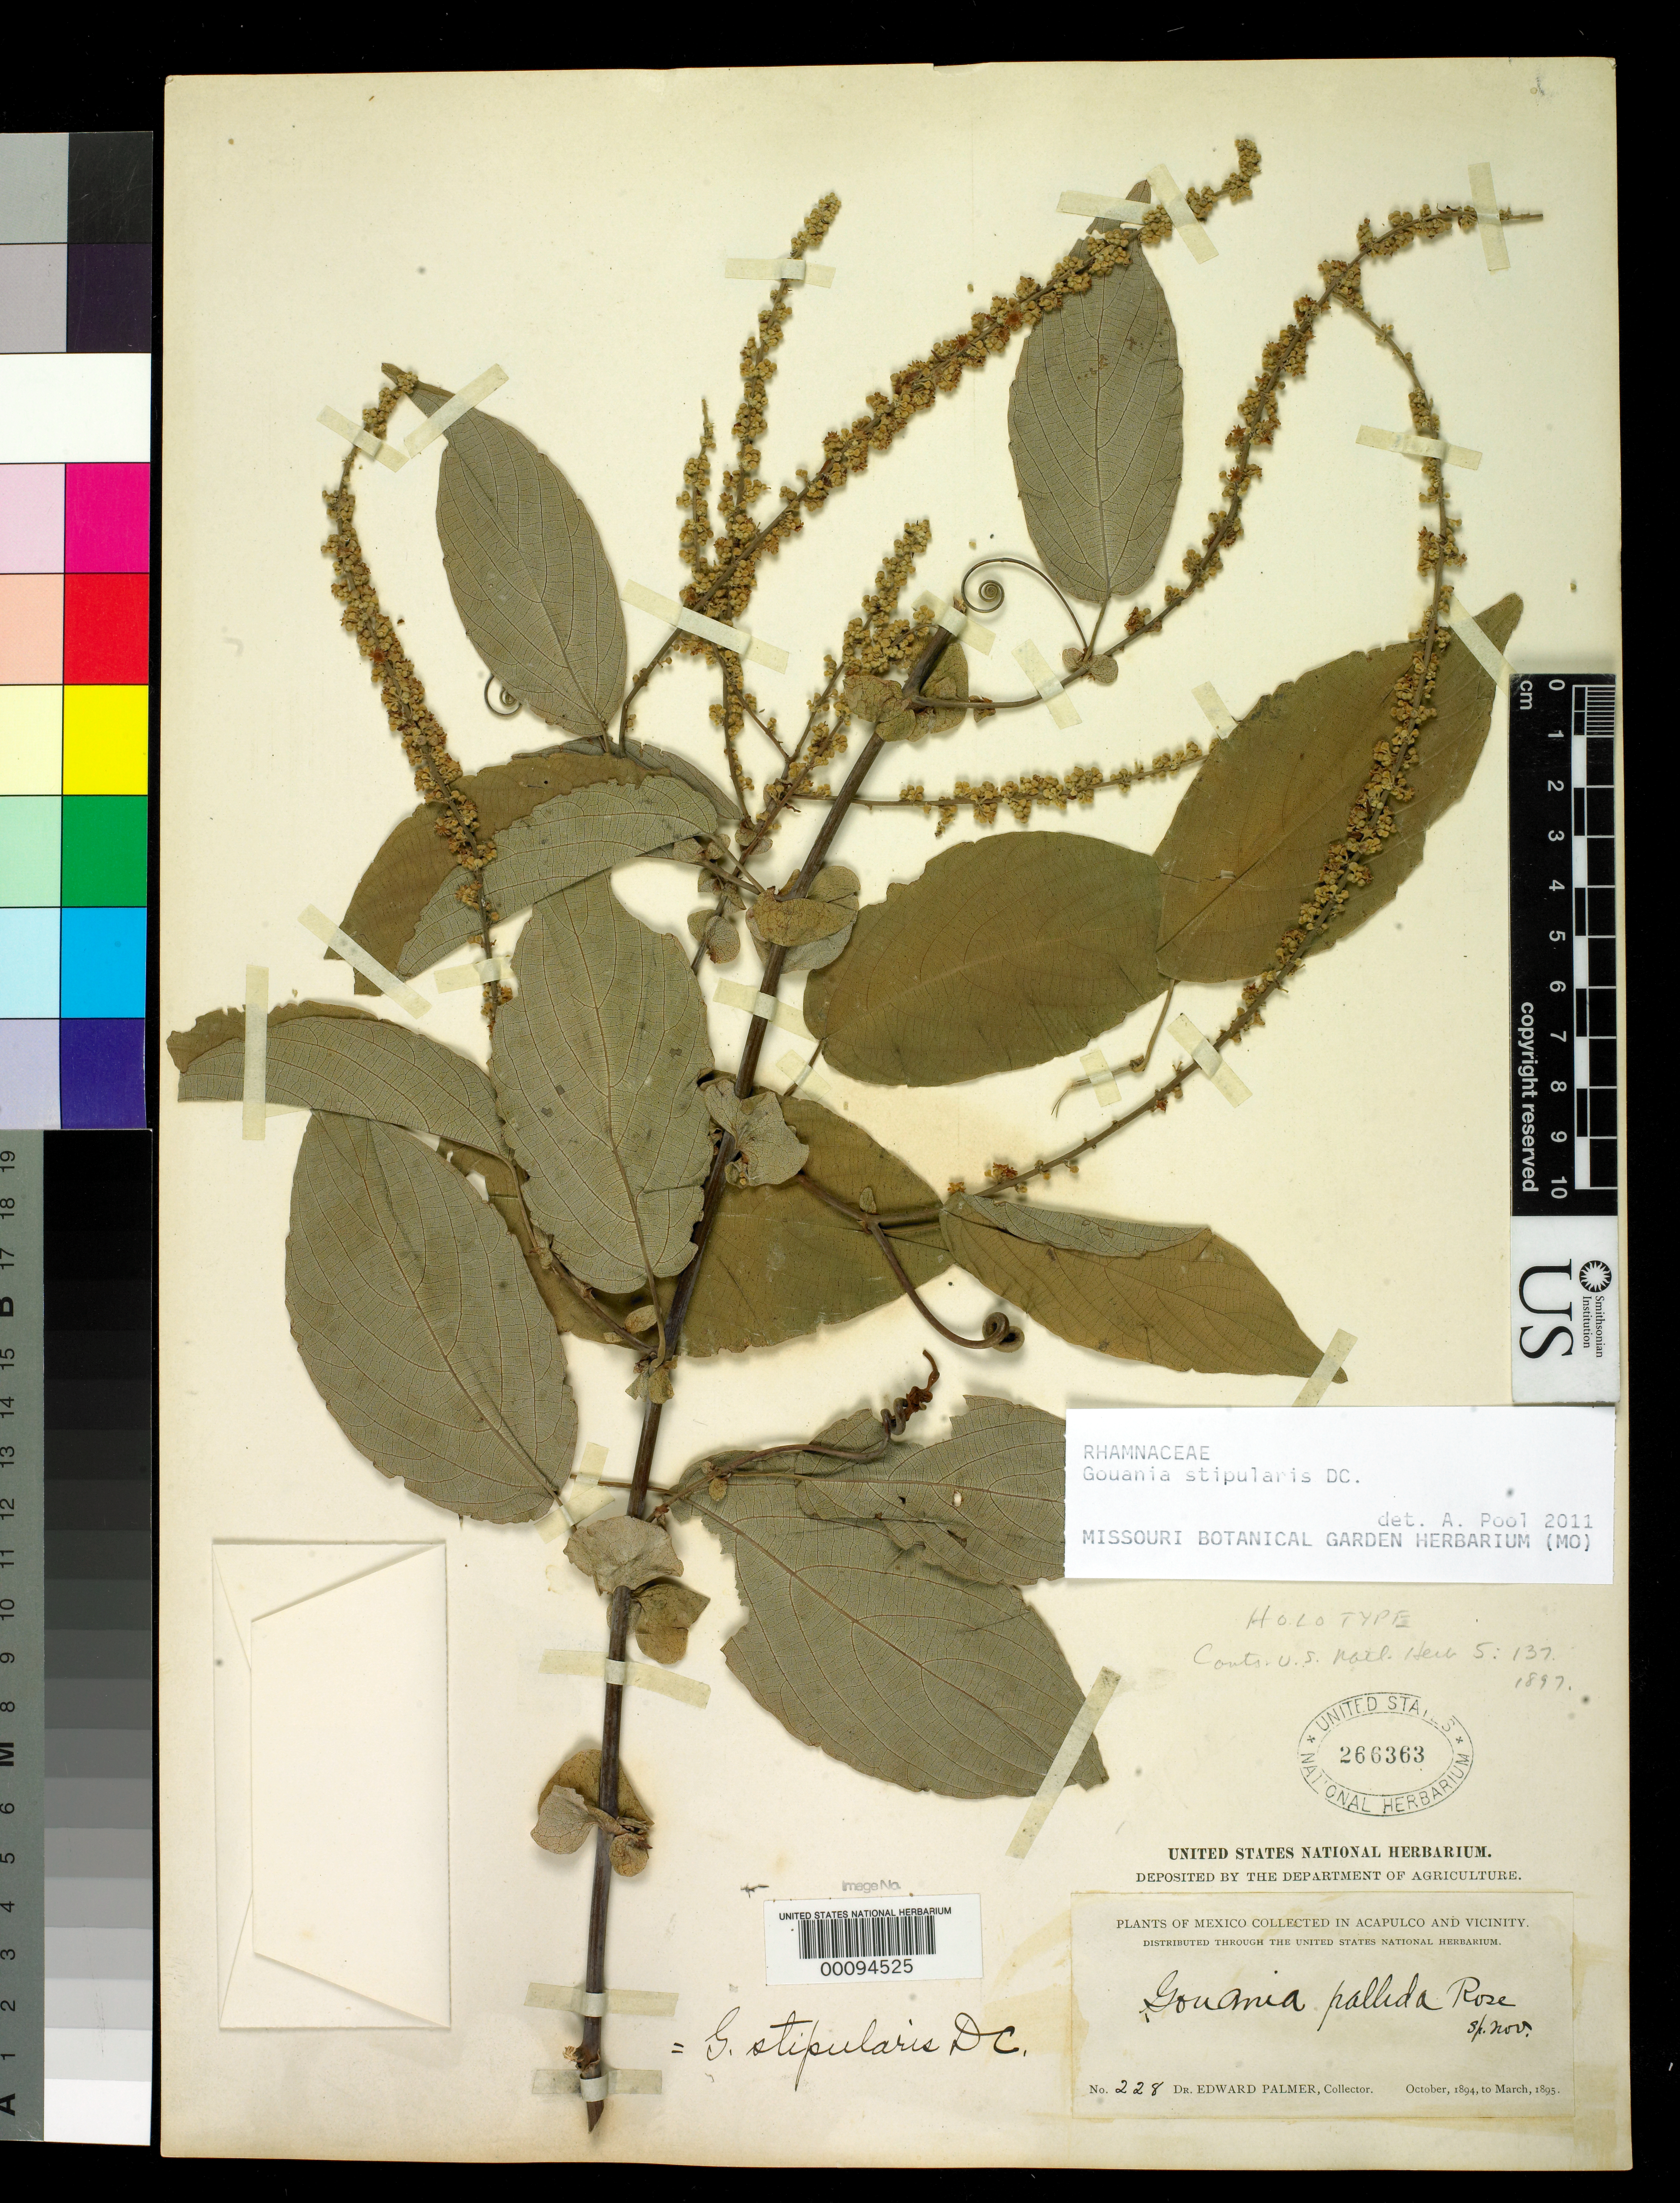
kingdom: Plantae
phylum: Tracheophyta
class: Magnoliopsida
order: Rosales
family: Rhamnaceae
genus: Gouania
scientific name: Gouania pallida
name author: Rose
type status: Holotype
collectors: E. Palmer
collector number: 228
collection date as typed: Dec 1895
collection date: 1895-12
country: Mexico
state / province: Guerrero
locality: Acapulco.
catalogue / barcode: US 266363